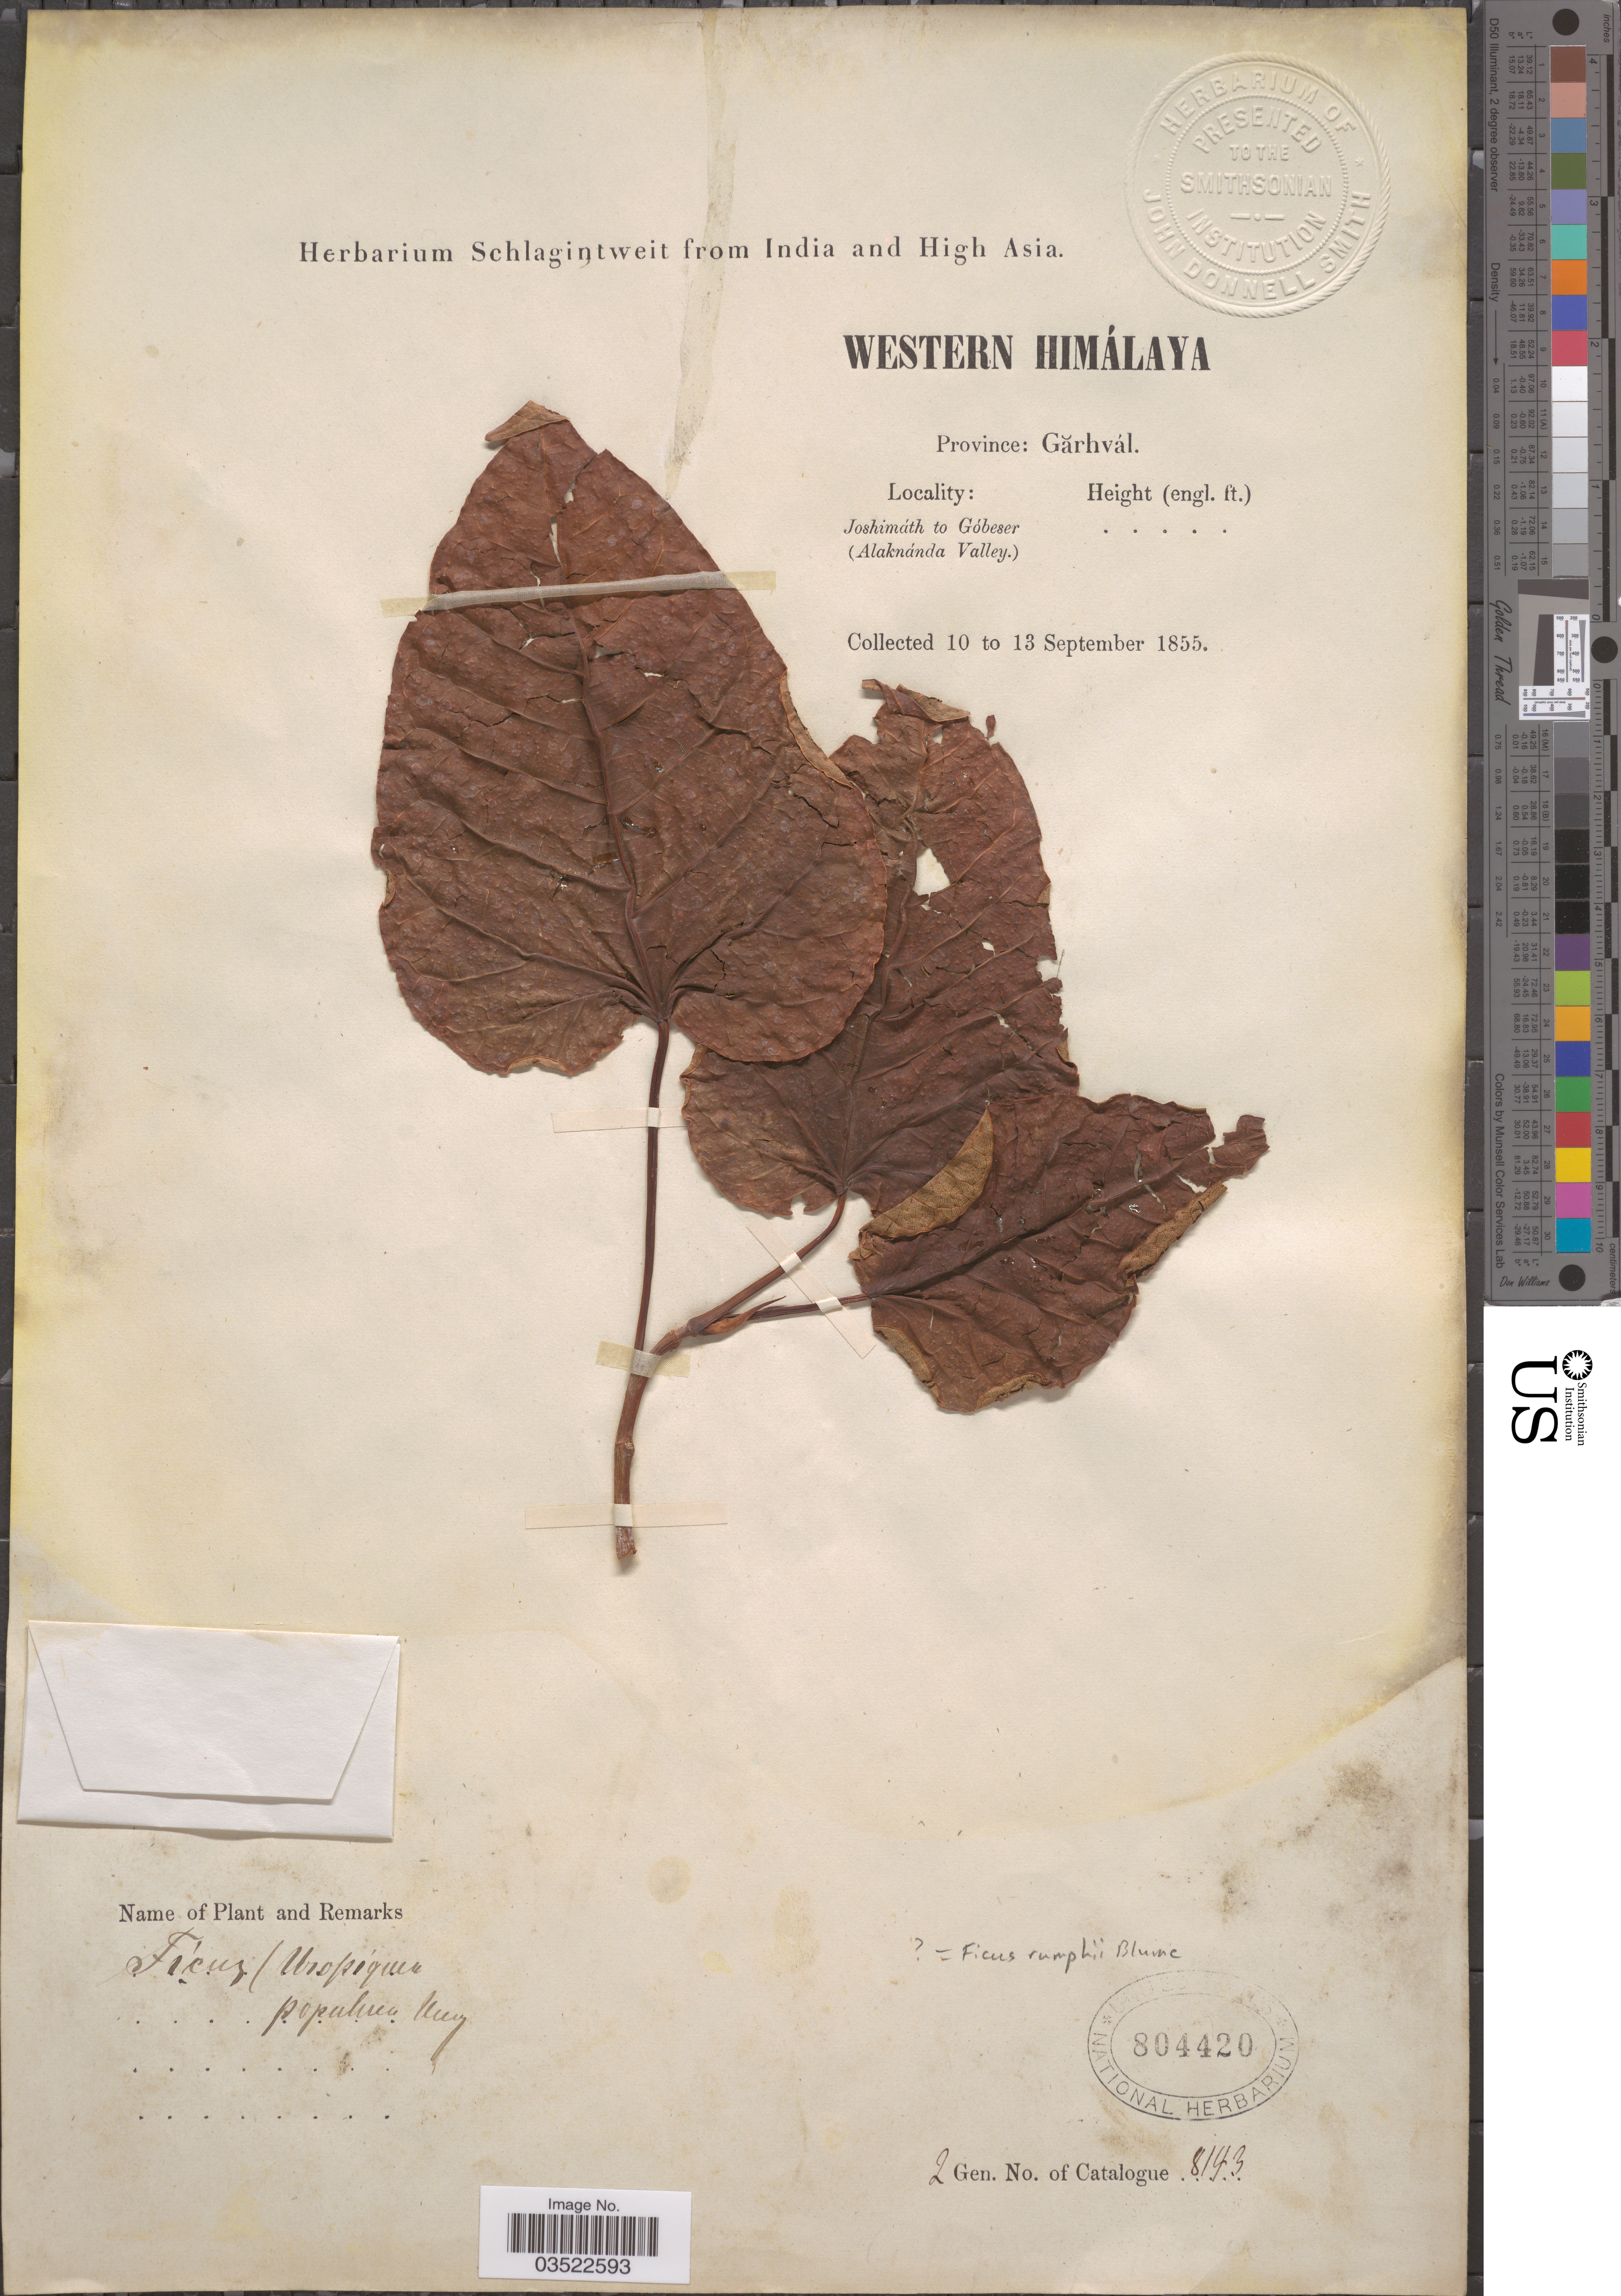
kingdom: Plantae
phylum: Tracheophyta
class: Magnoliopsida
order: Rosales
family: Moraceae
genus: Ficus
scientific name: Ficus rumphii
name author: Blume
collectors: ex herb. Schlagintweit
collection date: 1855-09-10/1855-09-13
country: India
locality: Western Himálaya. Province: Gărhvál. Joshimáth to Góbeser (Alaknánda Valley).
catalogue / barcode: US 804420